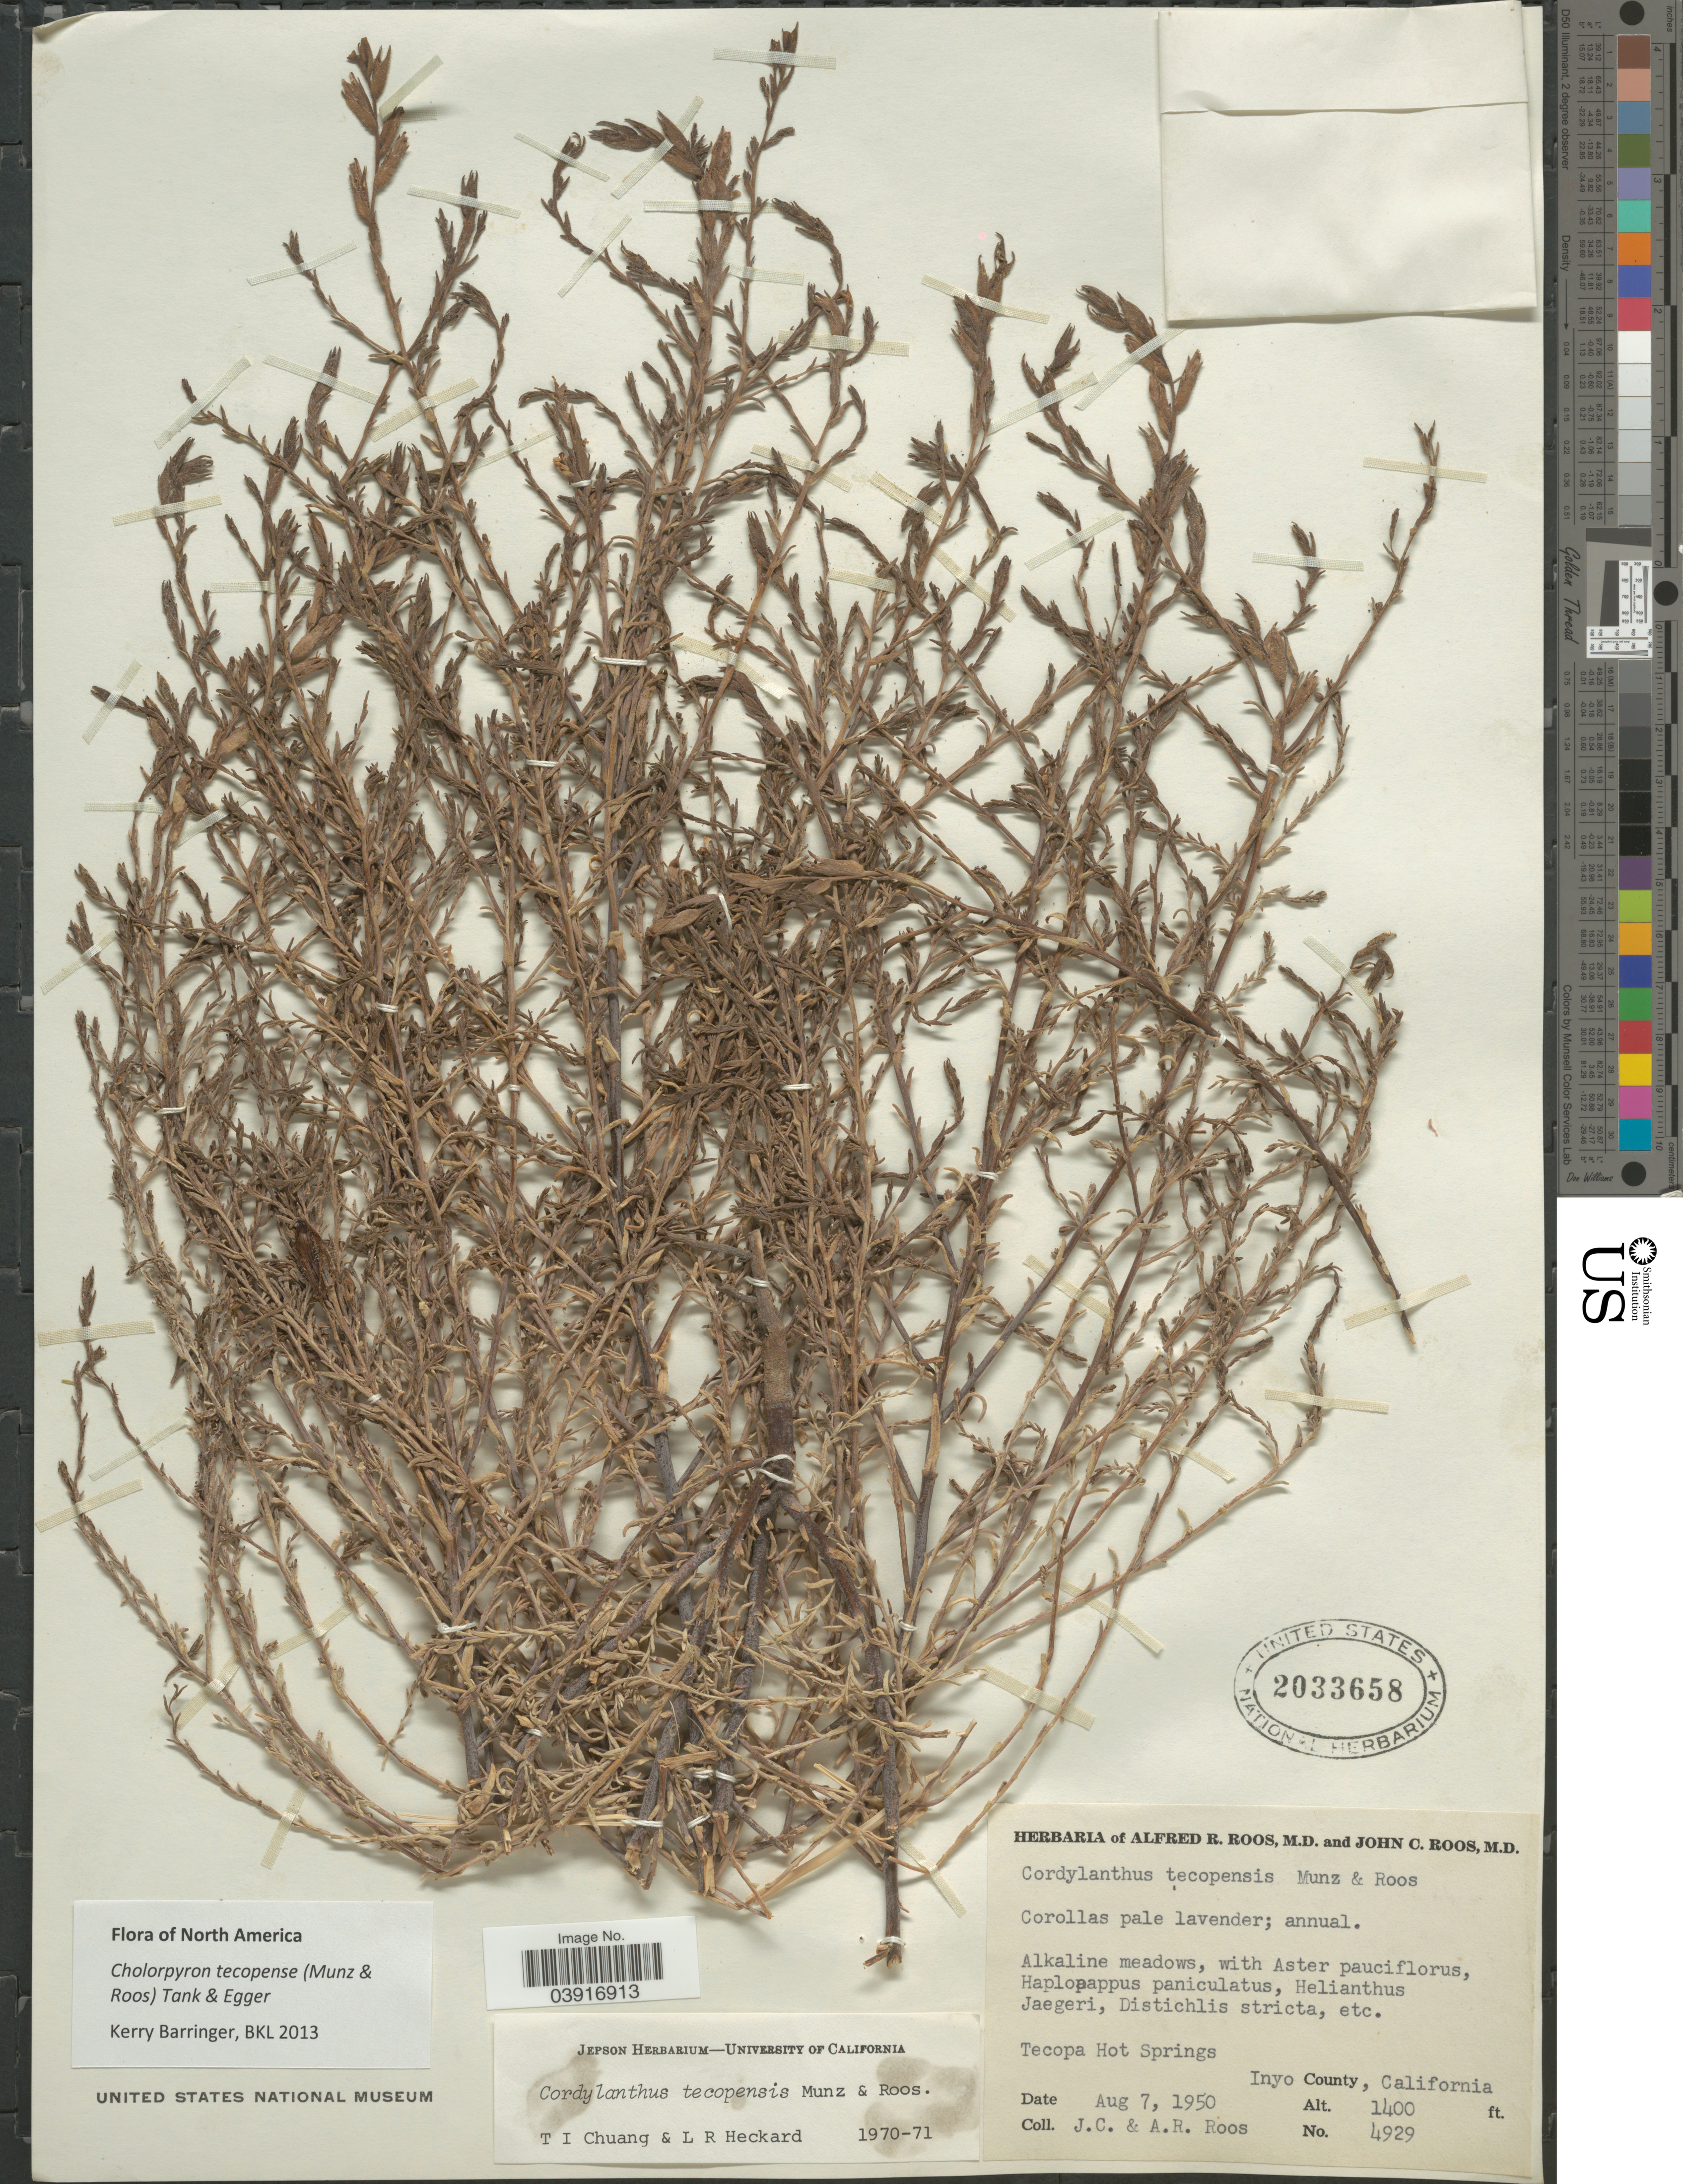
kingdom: Plantae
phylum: Tracheophyta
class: Magnoliopsida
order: Lamiales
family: Orobanchaceae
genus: Chloropyron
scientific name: Chloropyron tecopense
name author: (Munz) J.C. Roos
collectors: J. C. Roos & A. R. Roos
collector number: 4929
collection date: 1950-08-07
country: United States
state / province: California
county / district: Inyo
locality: Tecopa Hot Springs. Inyo County.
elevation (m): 427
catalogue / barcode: US 2033658